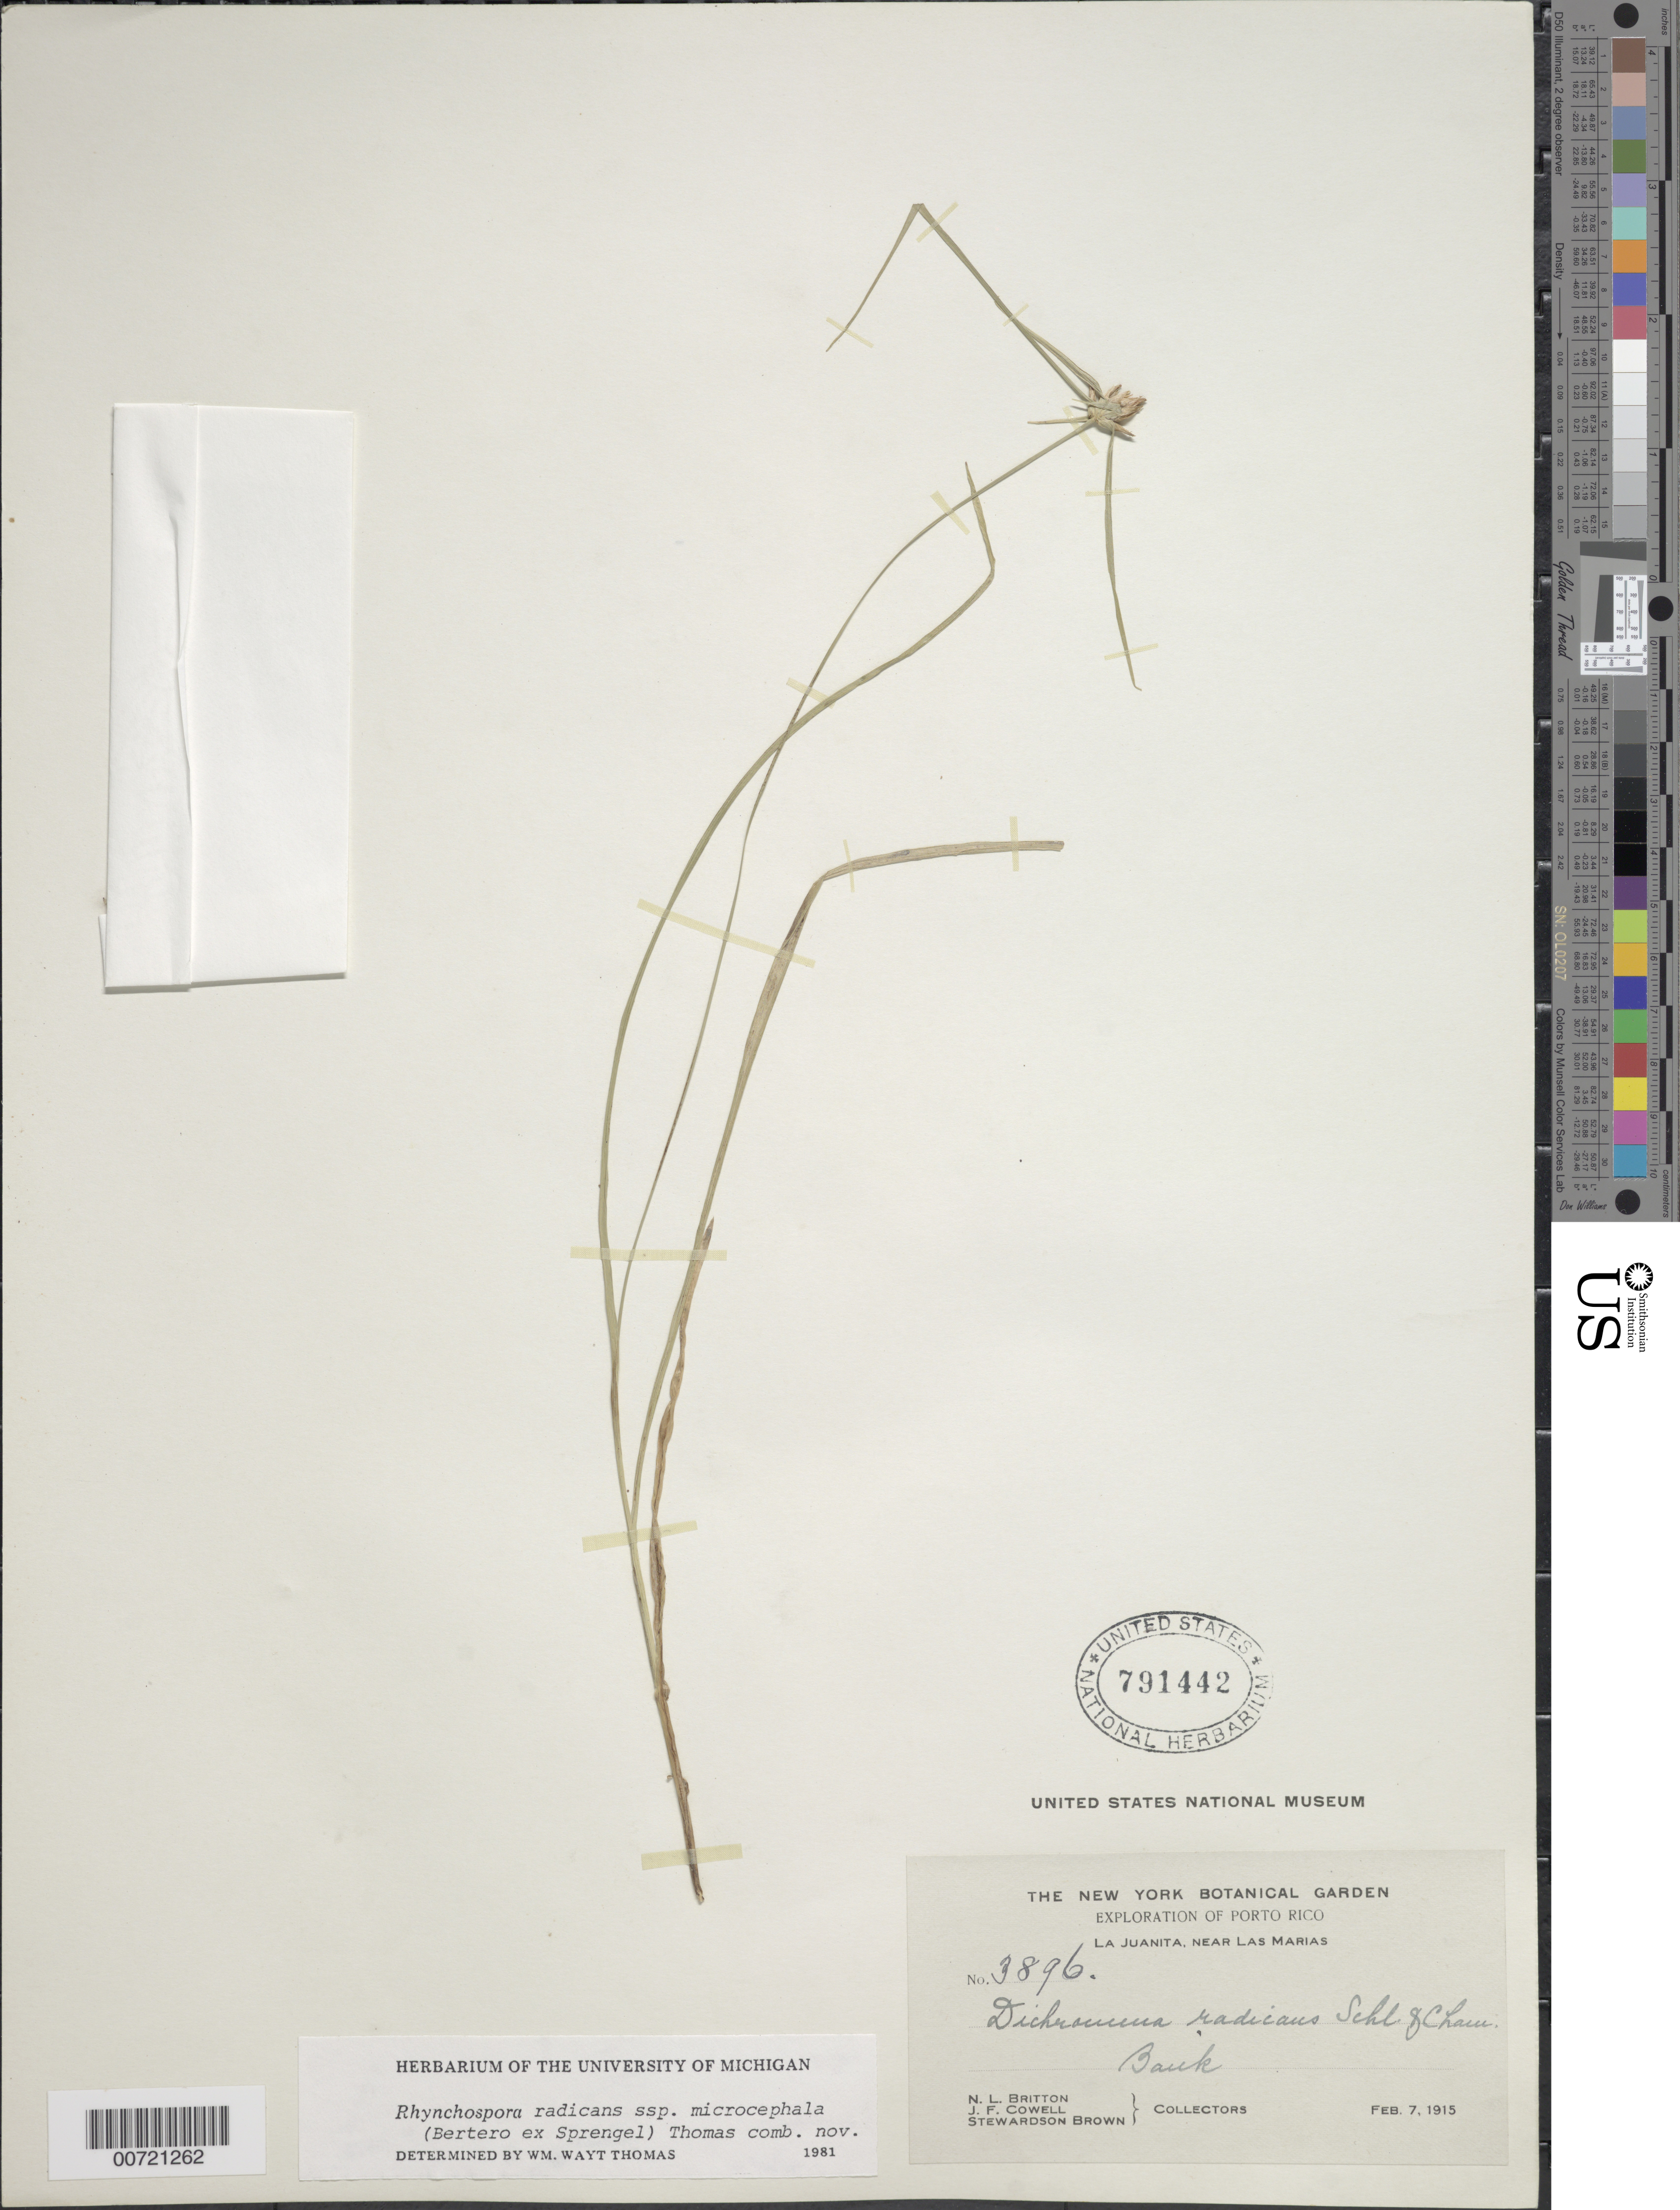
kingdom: Plantae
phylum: Tracheophyta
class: Liliopsida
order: Poales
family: Cyperaceae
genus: Rhynchospora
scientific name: Rhynchospora radicans subsp. microcephala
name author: (Bertero ex Spreng.) W.W. Thomas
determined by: Thomas, W. W.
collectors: N. Britton, J. F. Cowell & S. Brown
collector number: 3896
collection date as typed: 07 Feb 1915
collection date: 1915-02-07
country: Puerto Rico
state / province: Las Marías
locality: La Juanita, near Las Marias.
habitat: Bank.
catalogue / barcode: US 791442